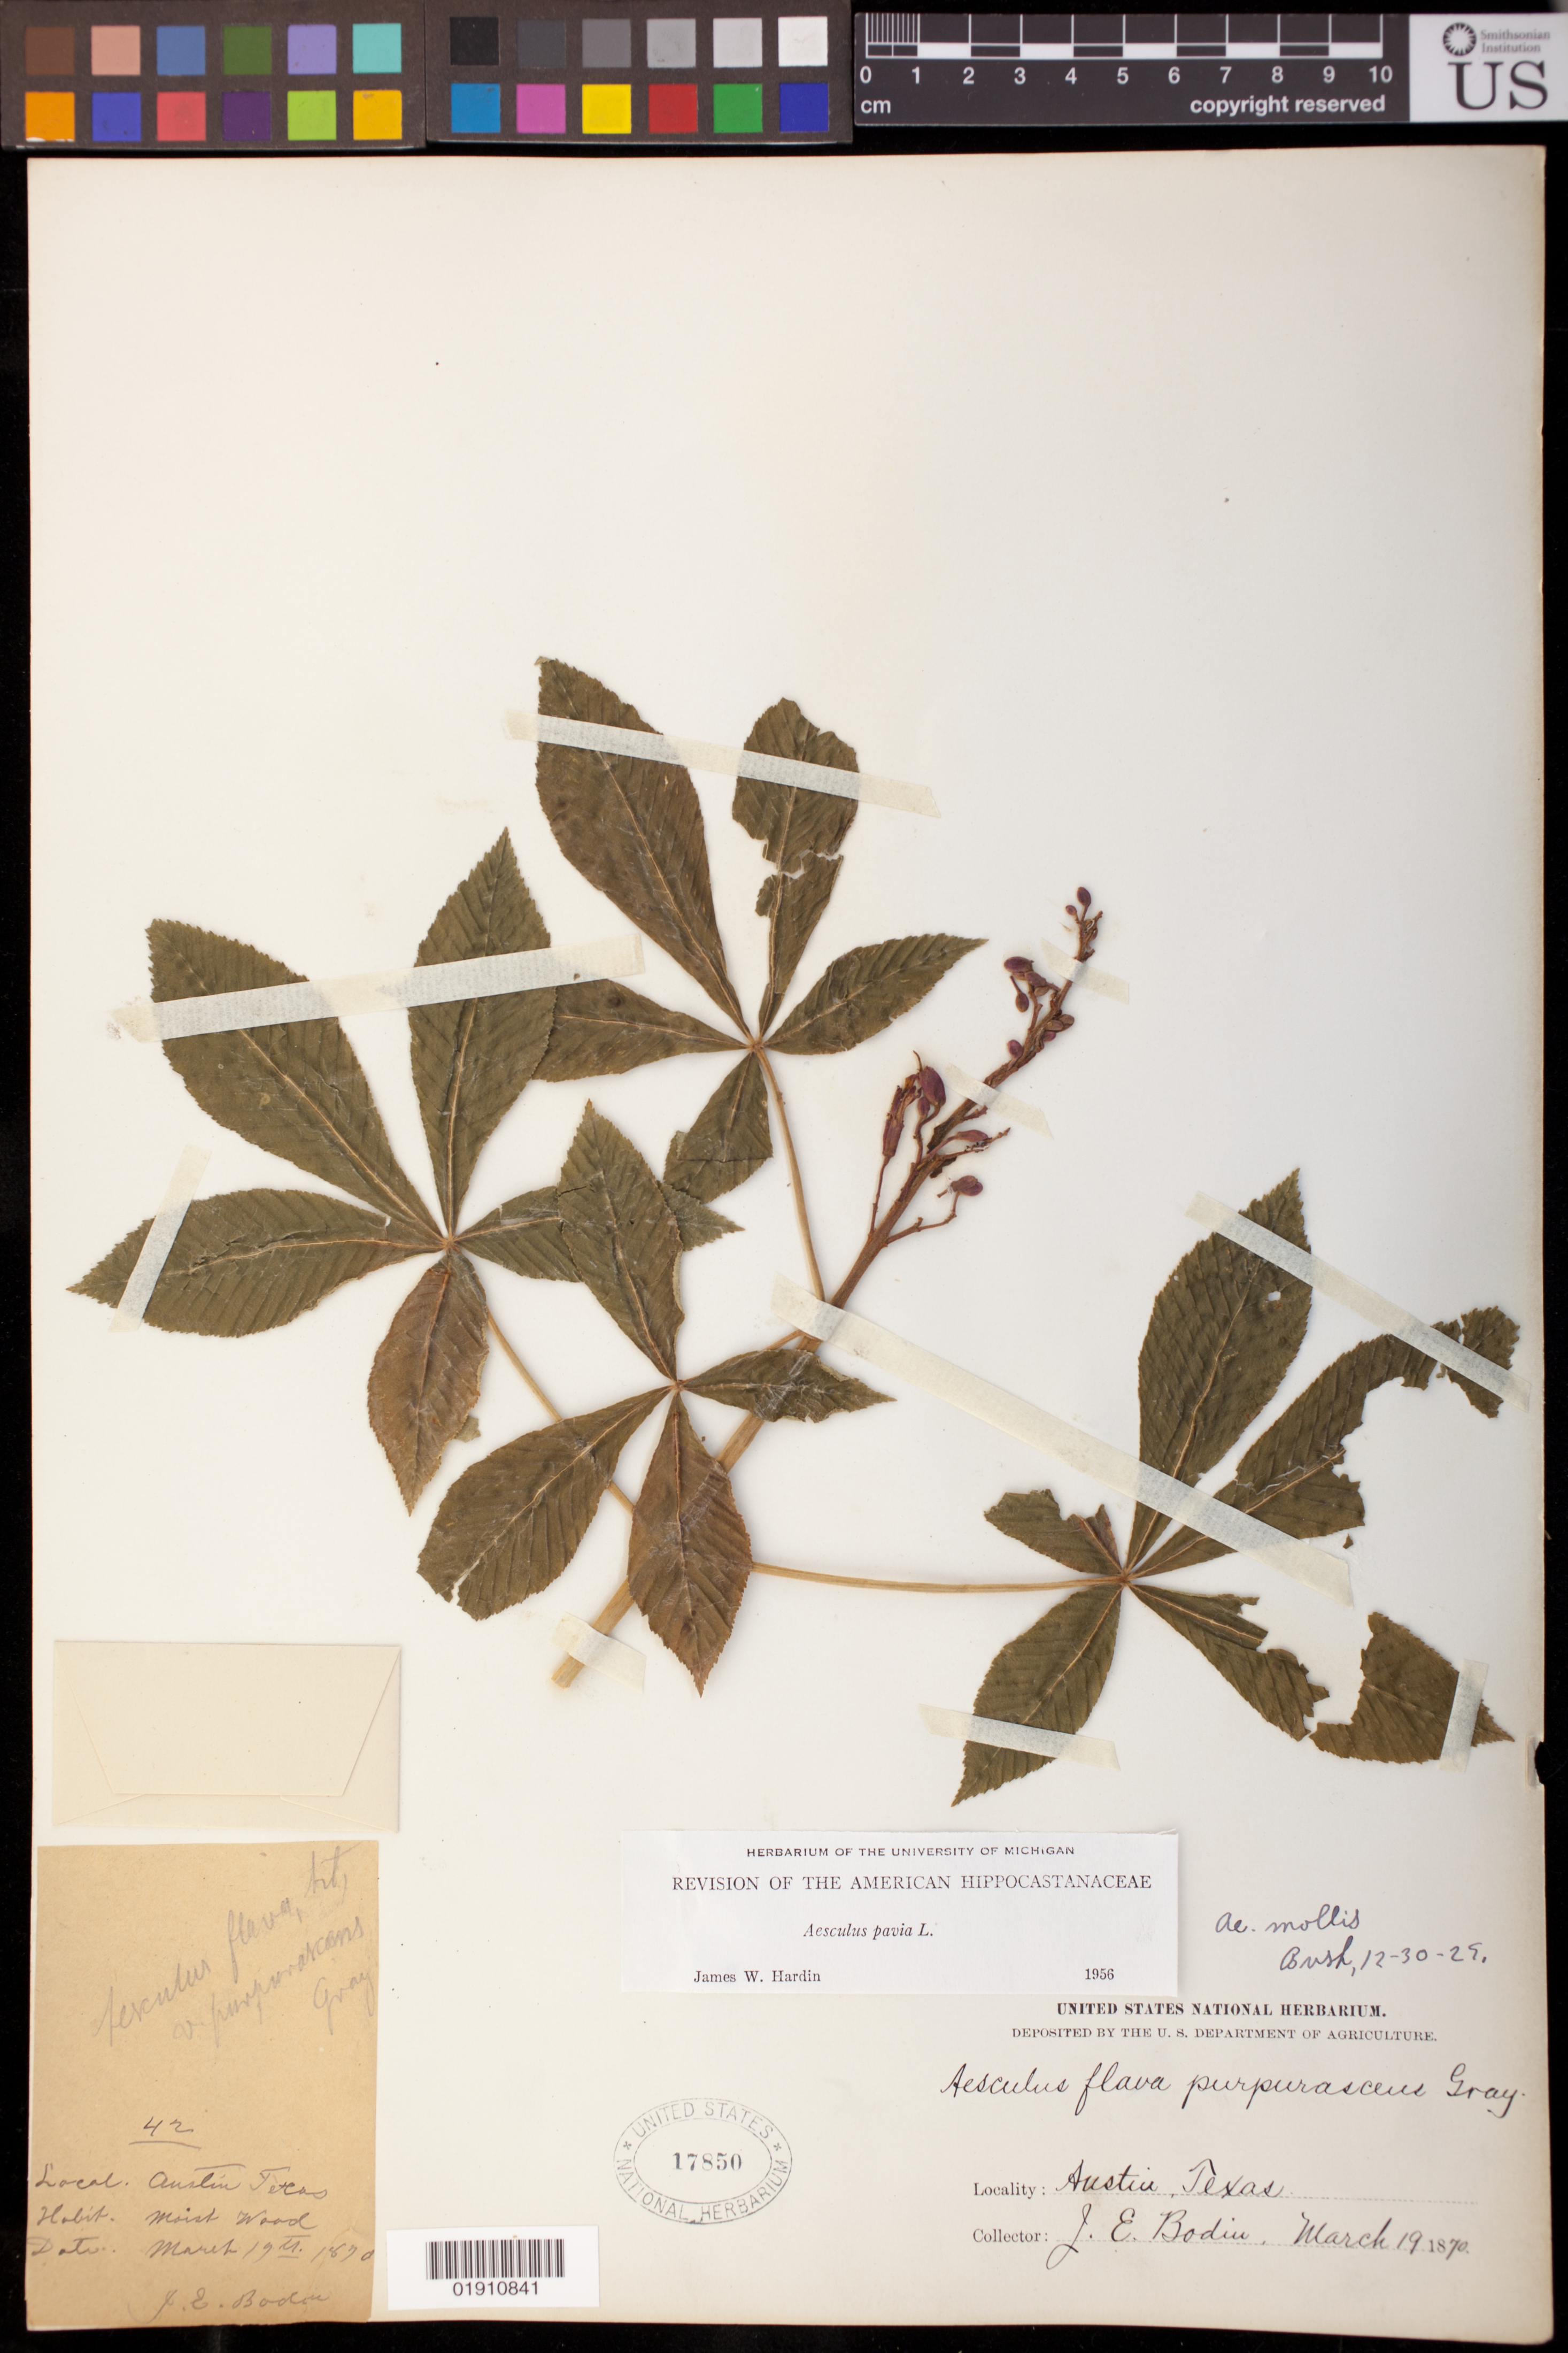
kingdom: Plantae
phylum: Tracheophyta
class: Magnoliopsida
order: Sapindales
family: Sapindaceae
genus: Aesculus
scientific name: Aesculus pavia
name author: L.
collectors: J. E. Bodin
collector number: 42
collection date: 1870-03-19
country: United States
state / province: Texas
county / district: Travis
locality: Austin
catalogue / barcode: US 17850